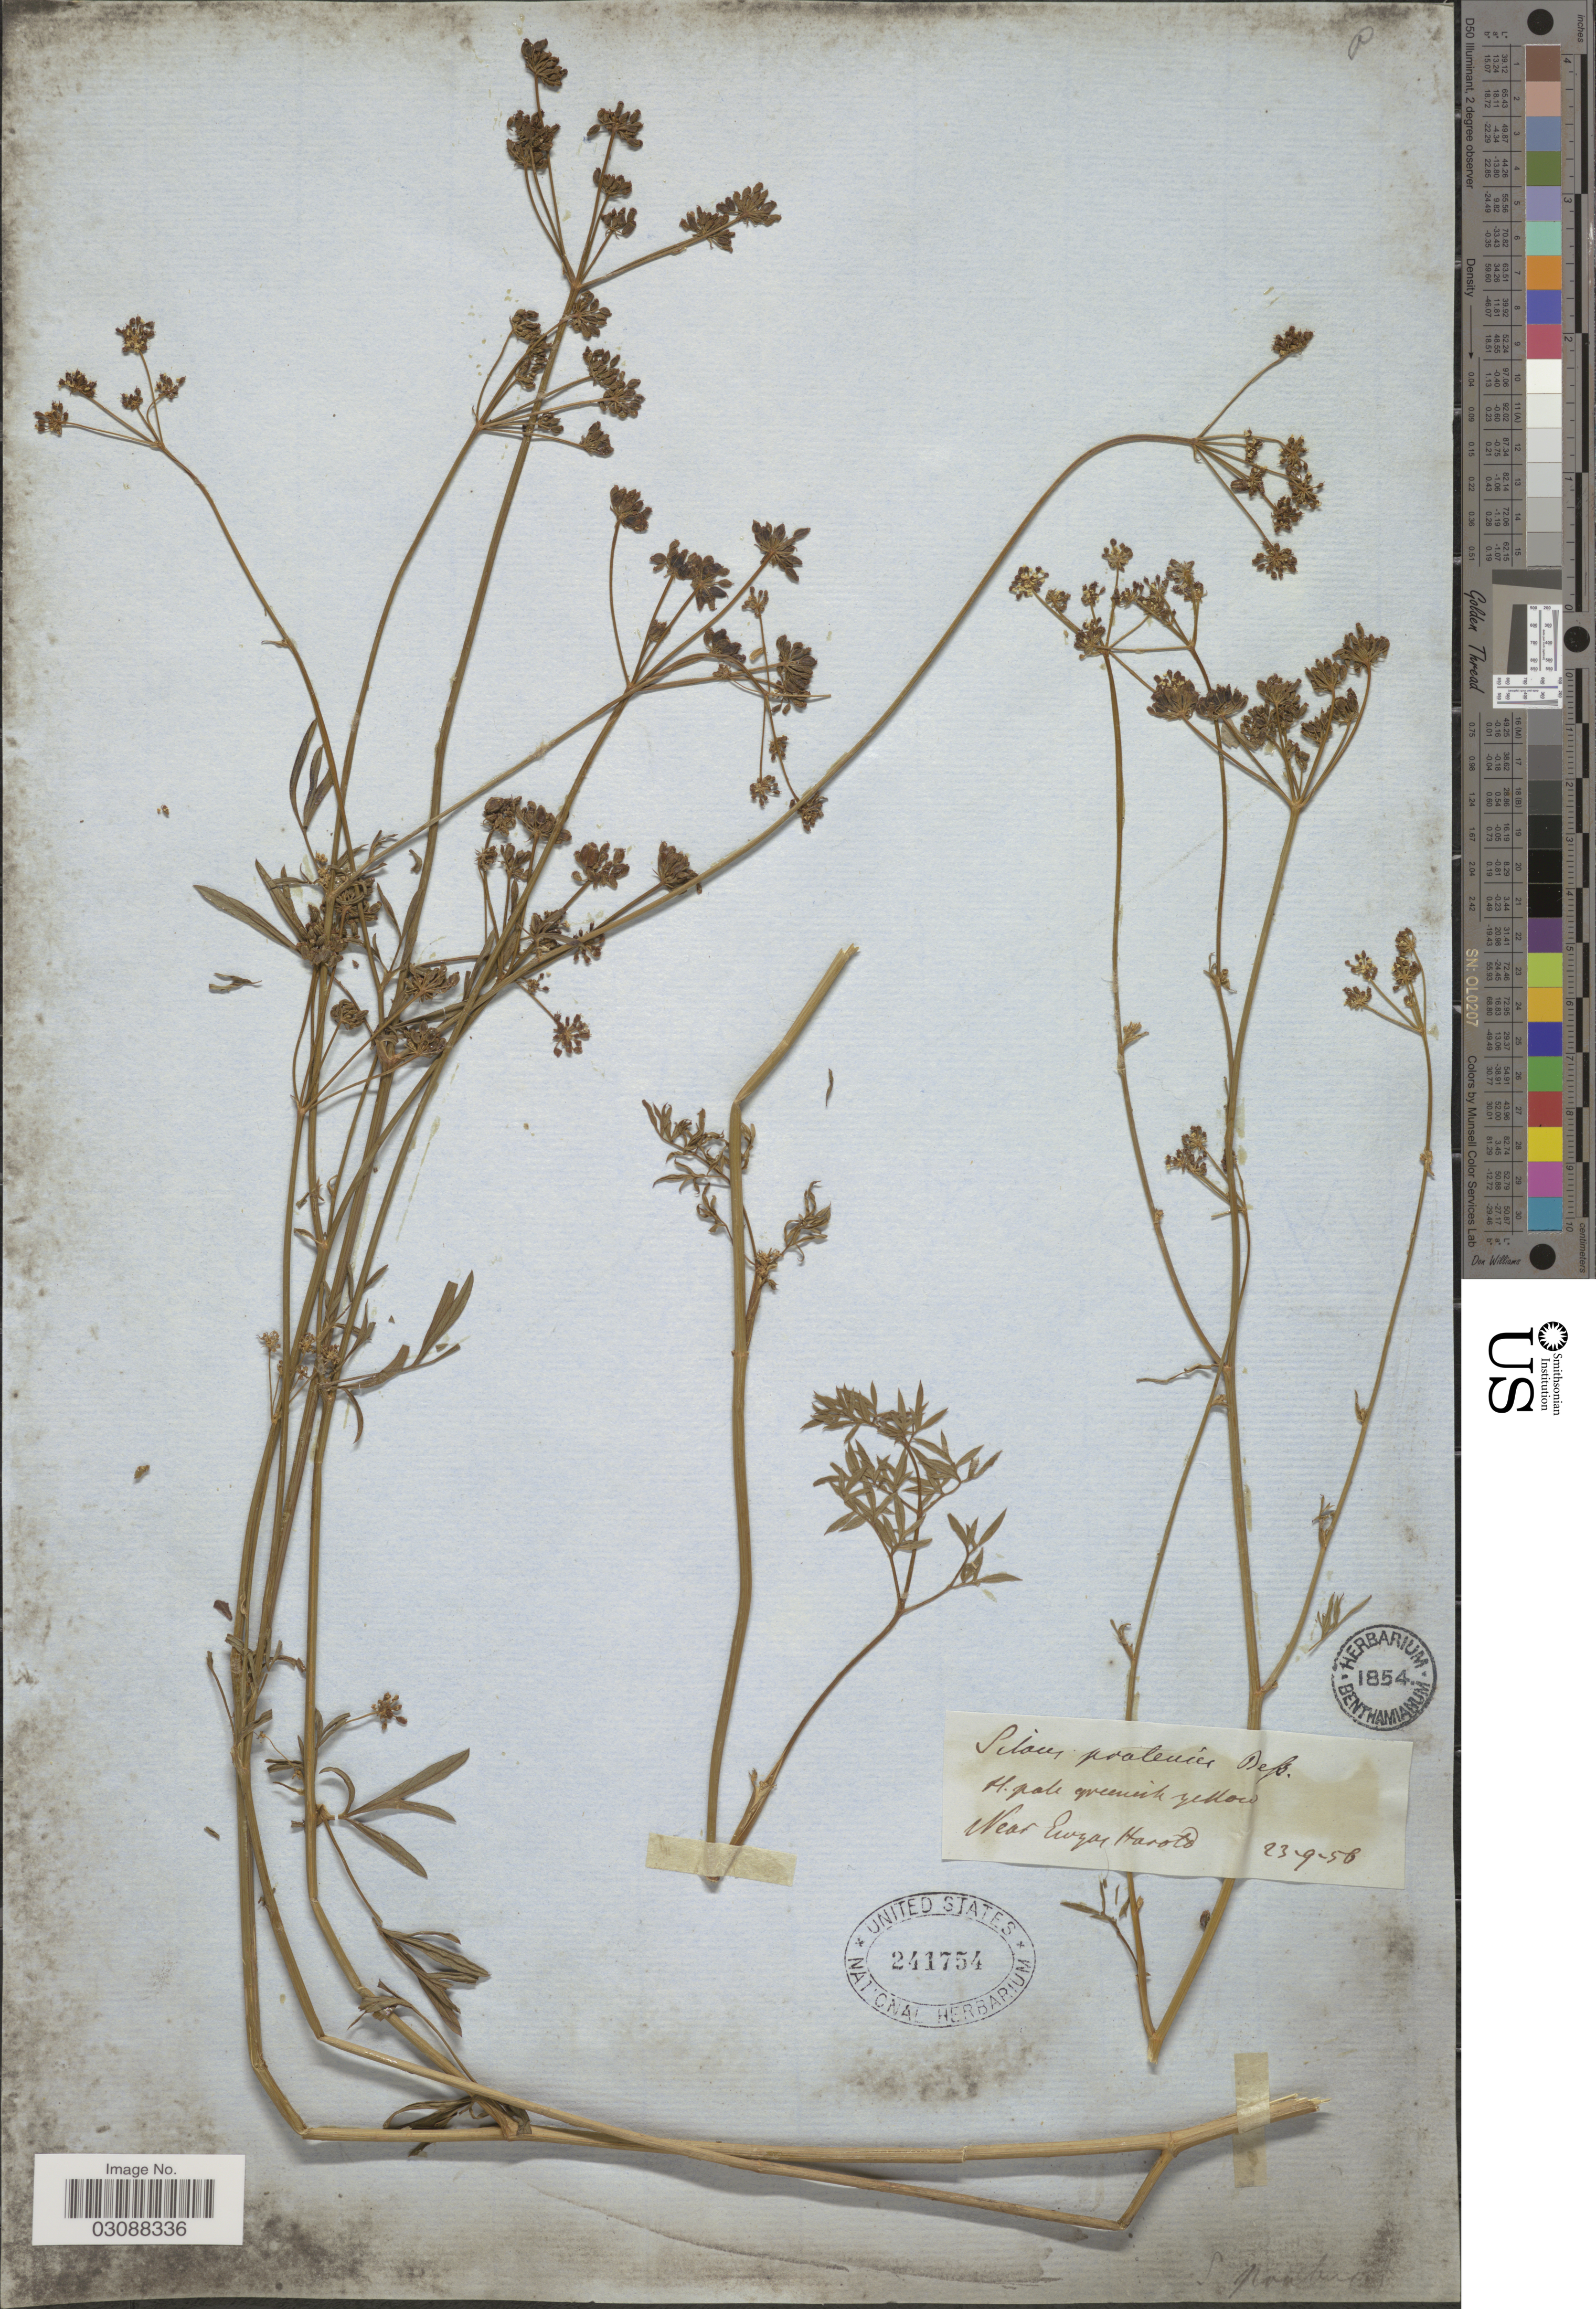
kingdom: Plantae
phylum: Tracheophyta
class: Magnoliopsida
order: Apiales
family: Apiaceae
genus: Silaus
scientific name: Silaus pratensis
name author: (Crantz) Besser ex Schult.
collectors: Ex herb. Benthamianum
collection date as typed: Transcribed d/m/y: 23/9/56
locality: Near Erogoe [interpreted] Harold.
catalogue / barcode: US 241754